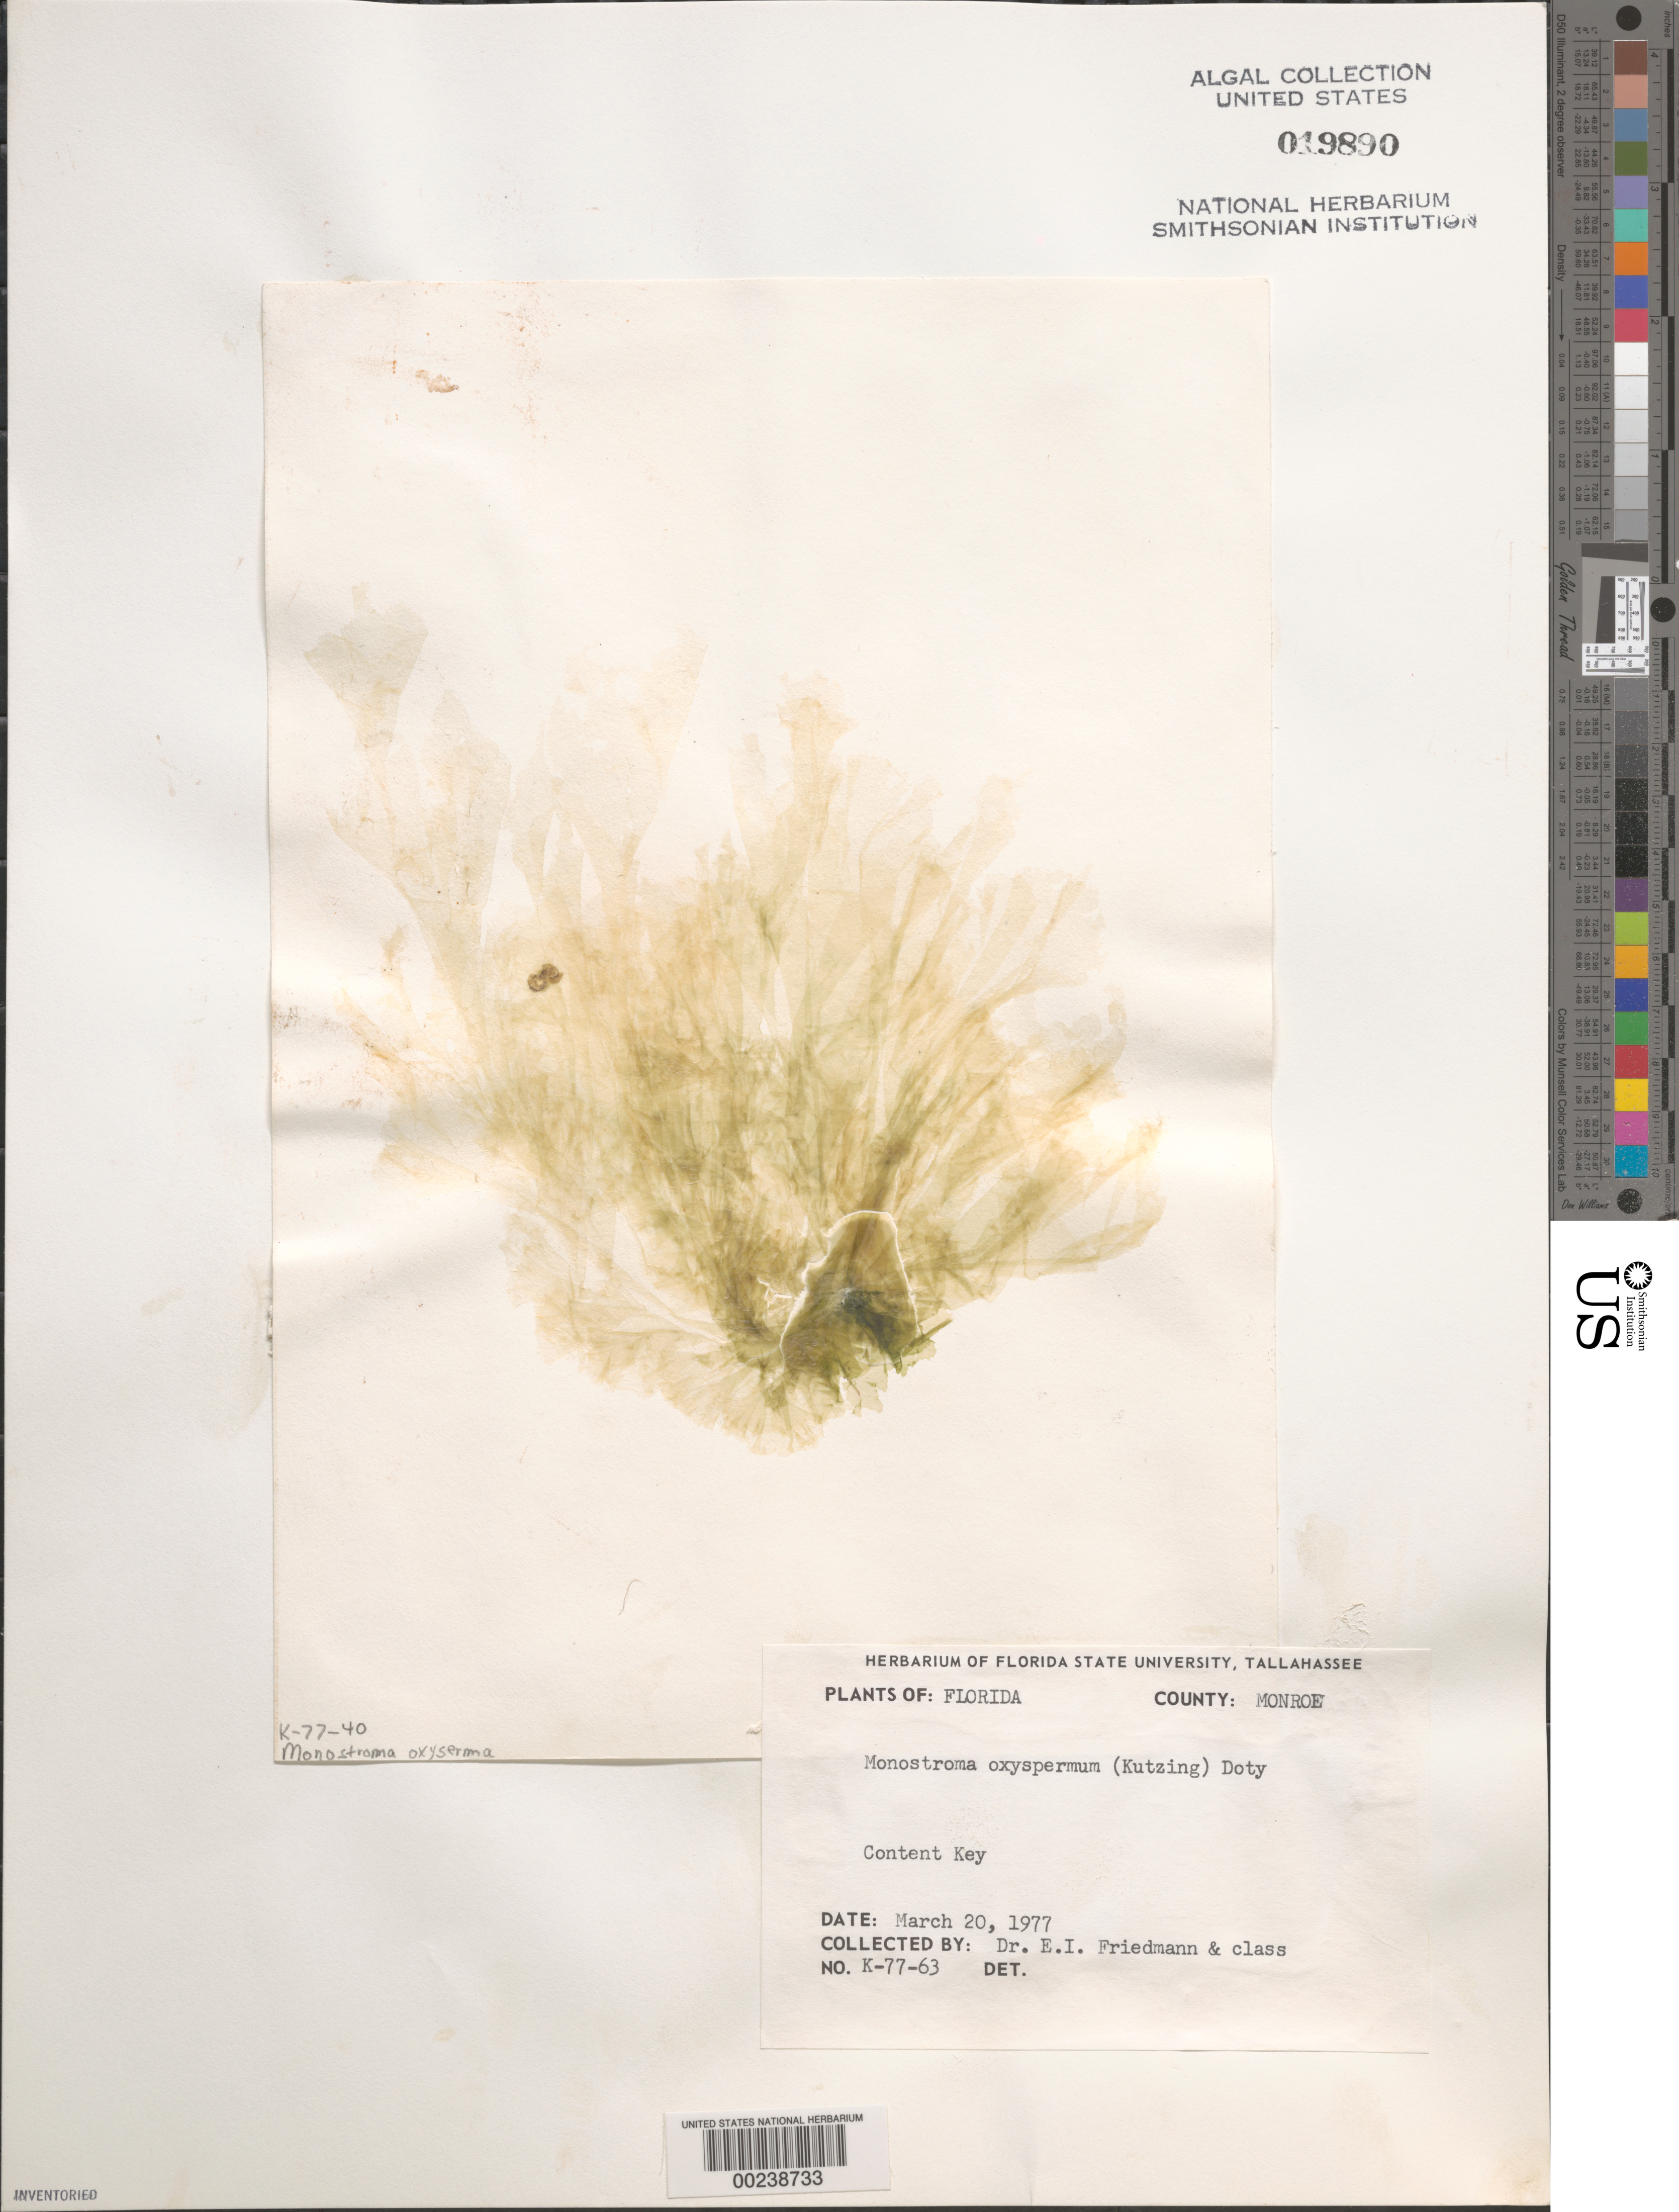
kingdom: Plantae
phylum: Chlorophyta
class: Ulvophyceae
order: Ulvales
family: Gayraliaceae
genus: Gayralia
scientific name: Gayralia oxysperma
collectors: E. Friedmann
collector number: K-77-63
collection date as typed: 16 Mar 1974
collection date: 1974-03-16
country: United States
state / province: Florida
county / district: Monroe County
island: Content Keys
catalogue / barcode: US 19890